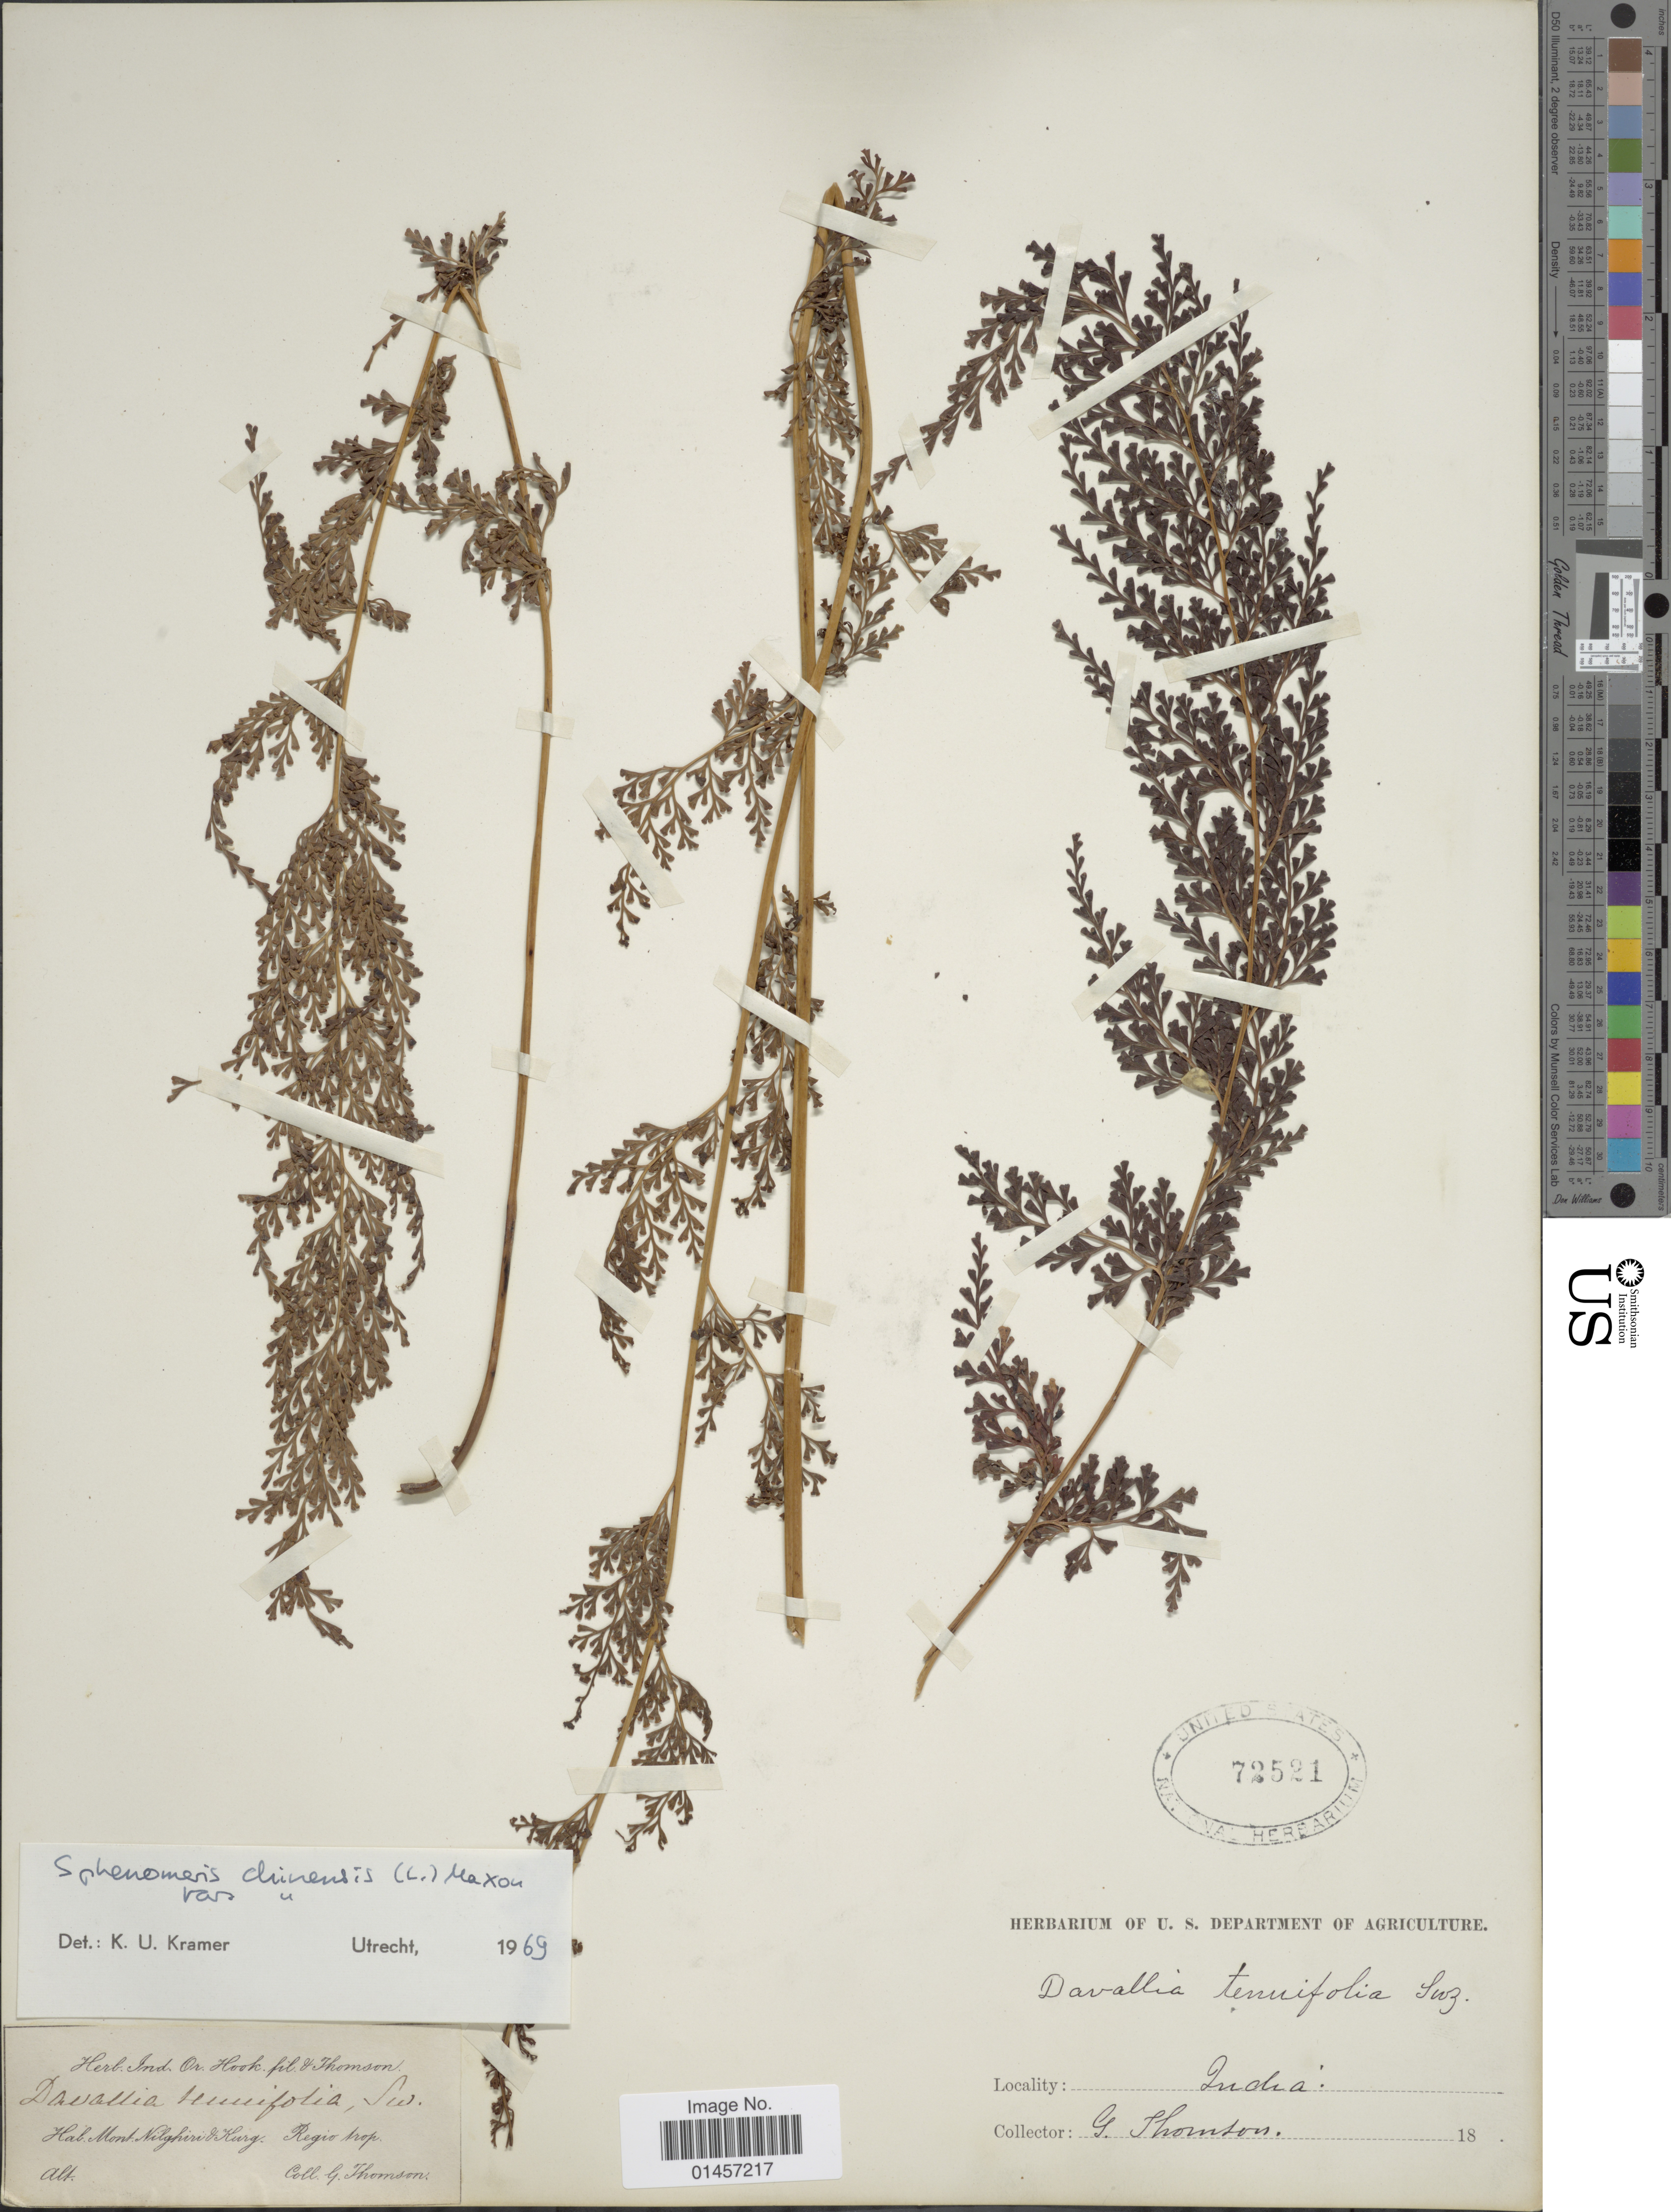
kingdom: Plantae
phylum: Tracheophyta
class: Polypodiopsida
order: Polypodiales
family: Lindsaeaceae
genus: Sphenomeris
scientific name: Sphenomeris chinensis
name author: (L.) Maxon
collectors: G. Thomson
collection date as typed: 18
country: India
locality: Hab. Mont. Nilghiri & Kurg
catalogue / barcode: US 72521